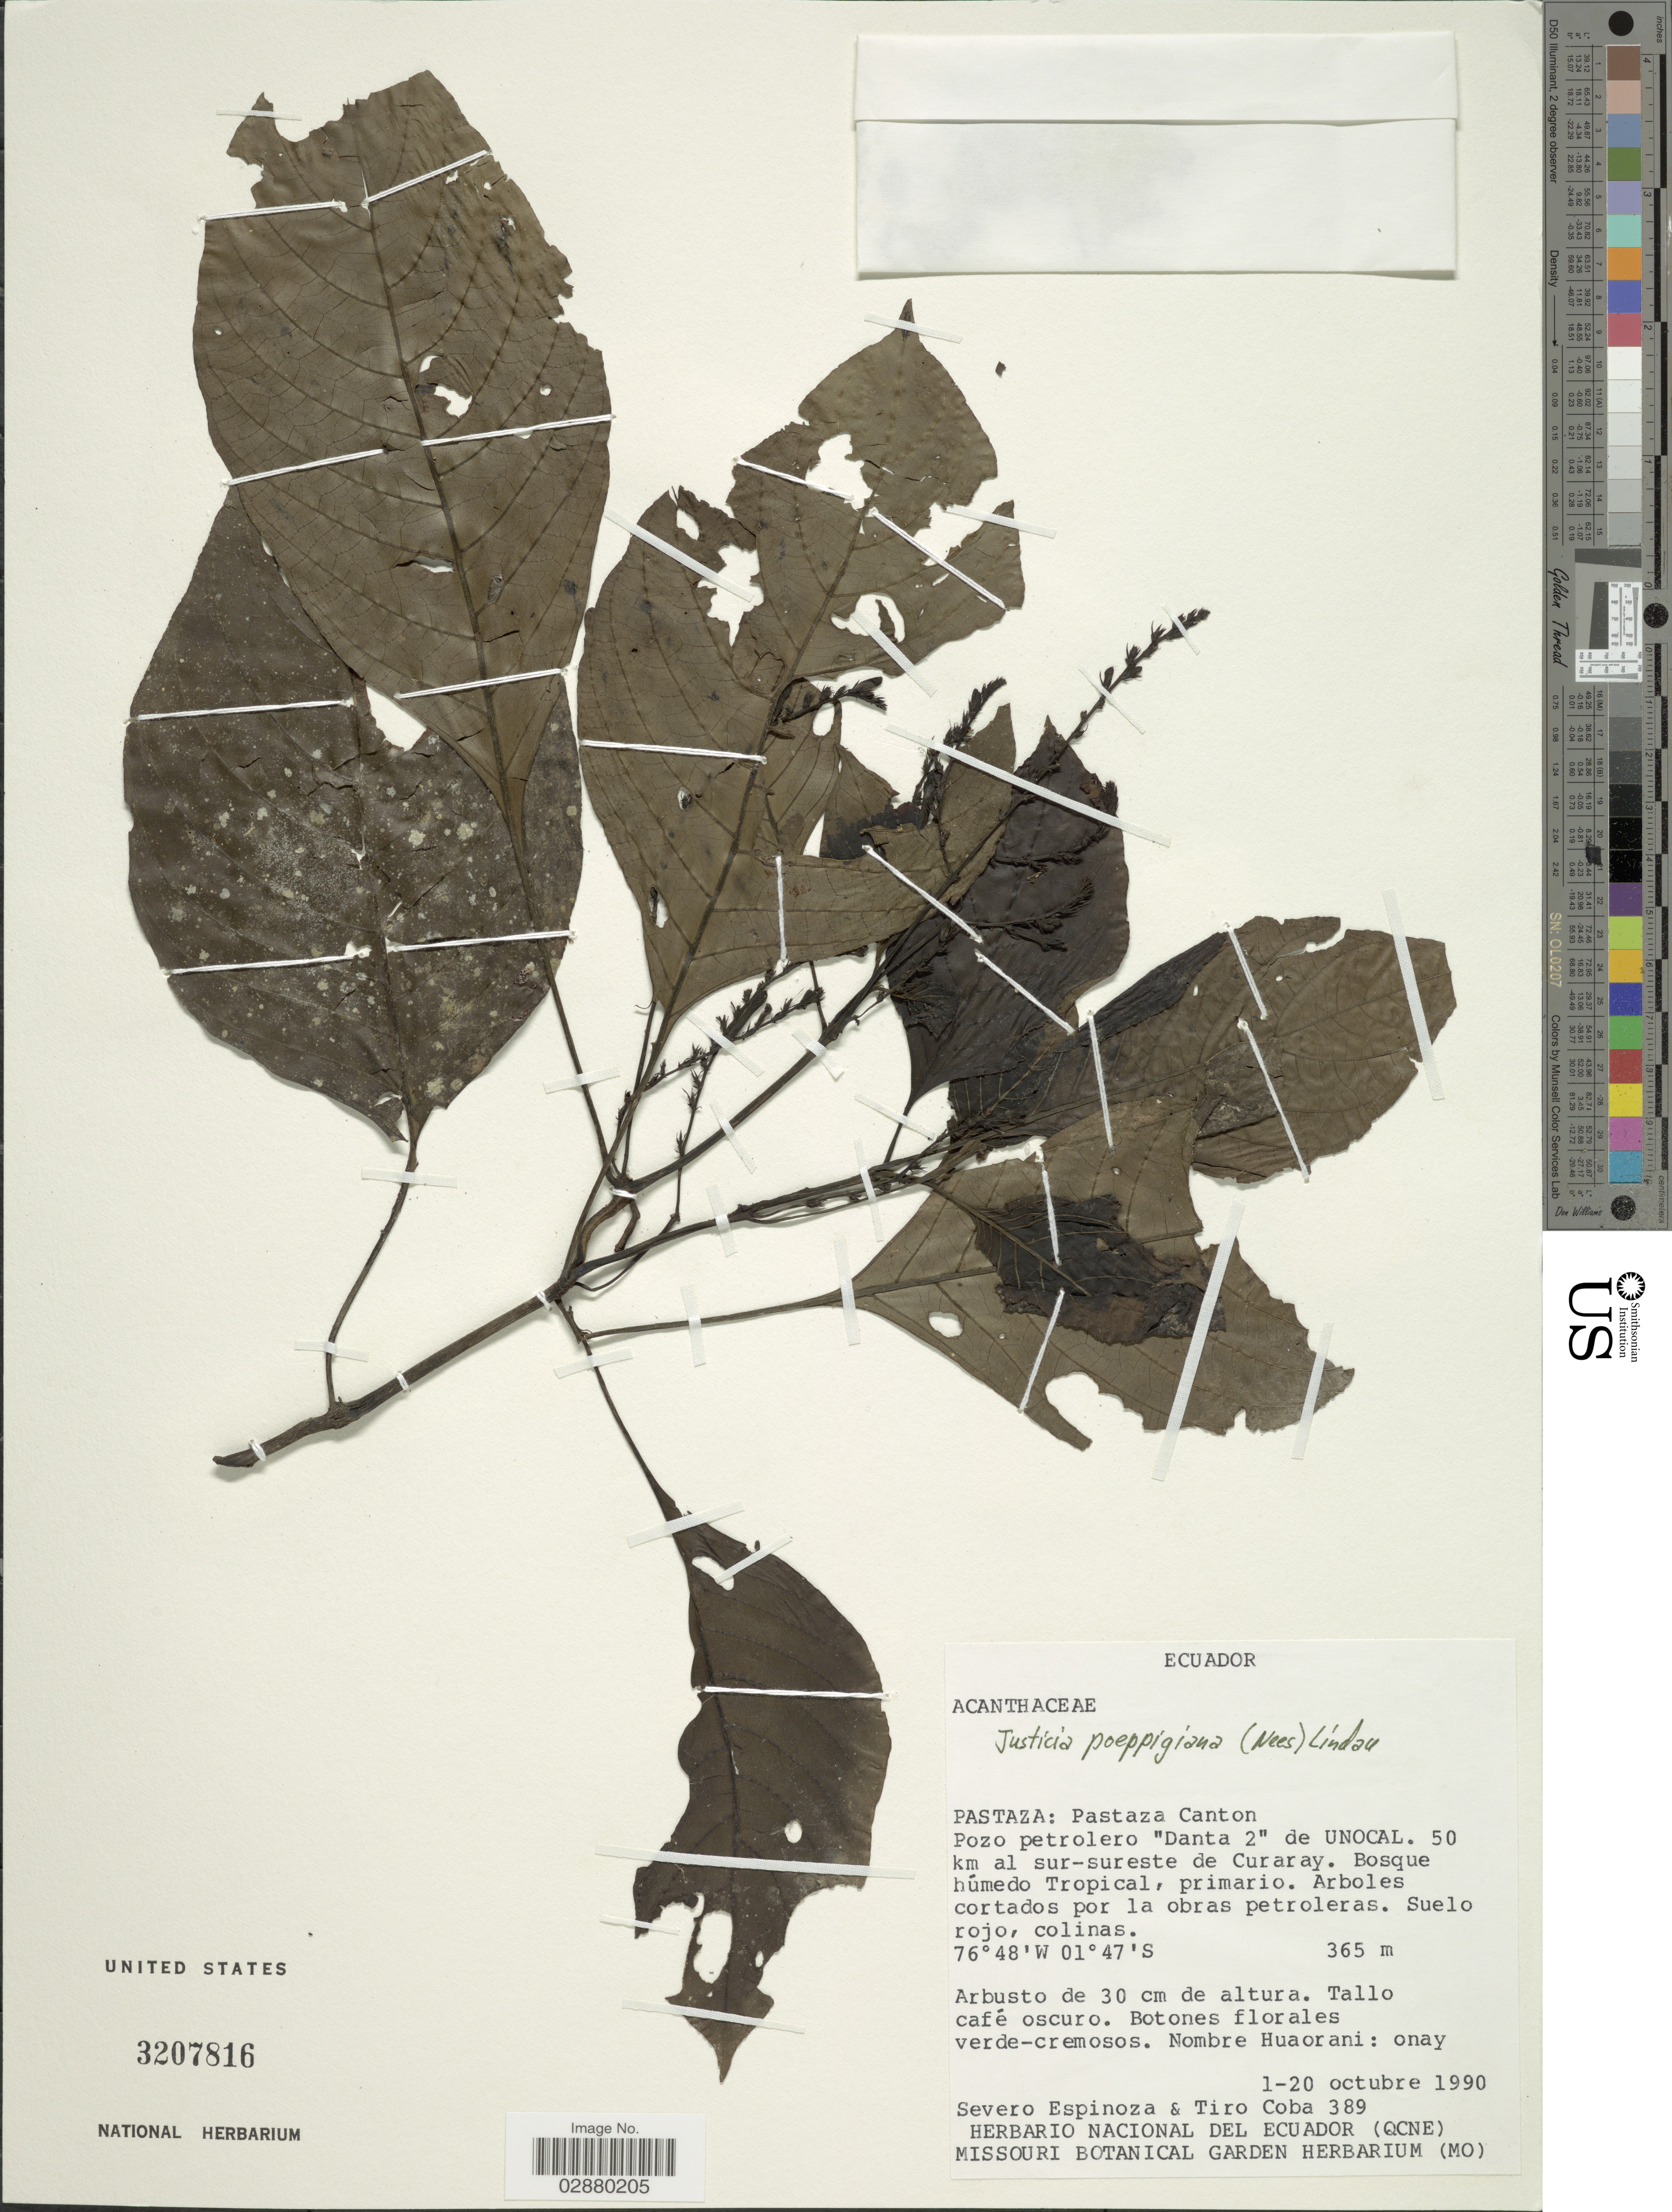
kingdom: Plantae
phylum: Tracheophyta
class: Magnoliopsida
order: Lamiales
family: Acanthaceae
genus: Justicia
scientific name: Justicia poeppigiana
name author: (Nees) Lindau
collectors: S. Espinoza & T. Coba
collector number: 389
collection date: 1990-10-01/1990-10-20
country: Ecuador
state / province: Pastaza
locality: Pastaza Canton, Pozo petrolero "Danta 2" de Unocal. 50 km al sur-sureste de Curaray.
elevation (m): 365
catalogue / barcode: US 3207816